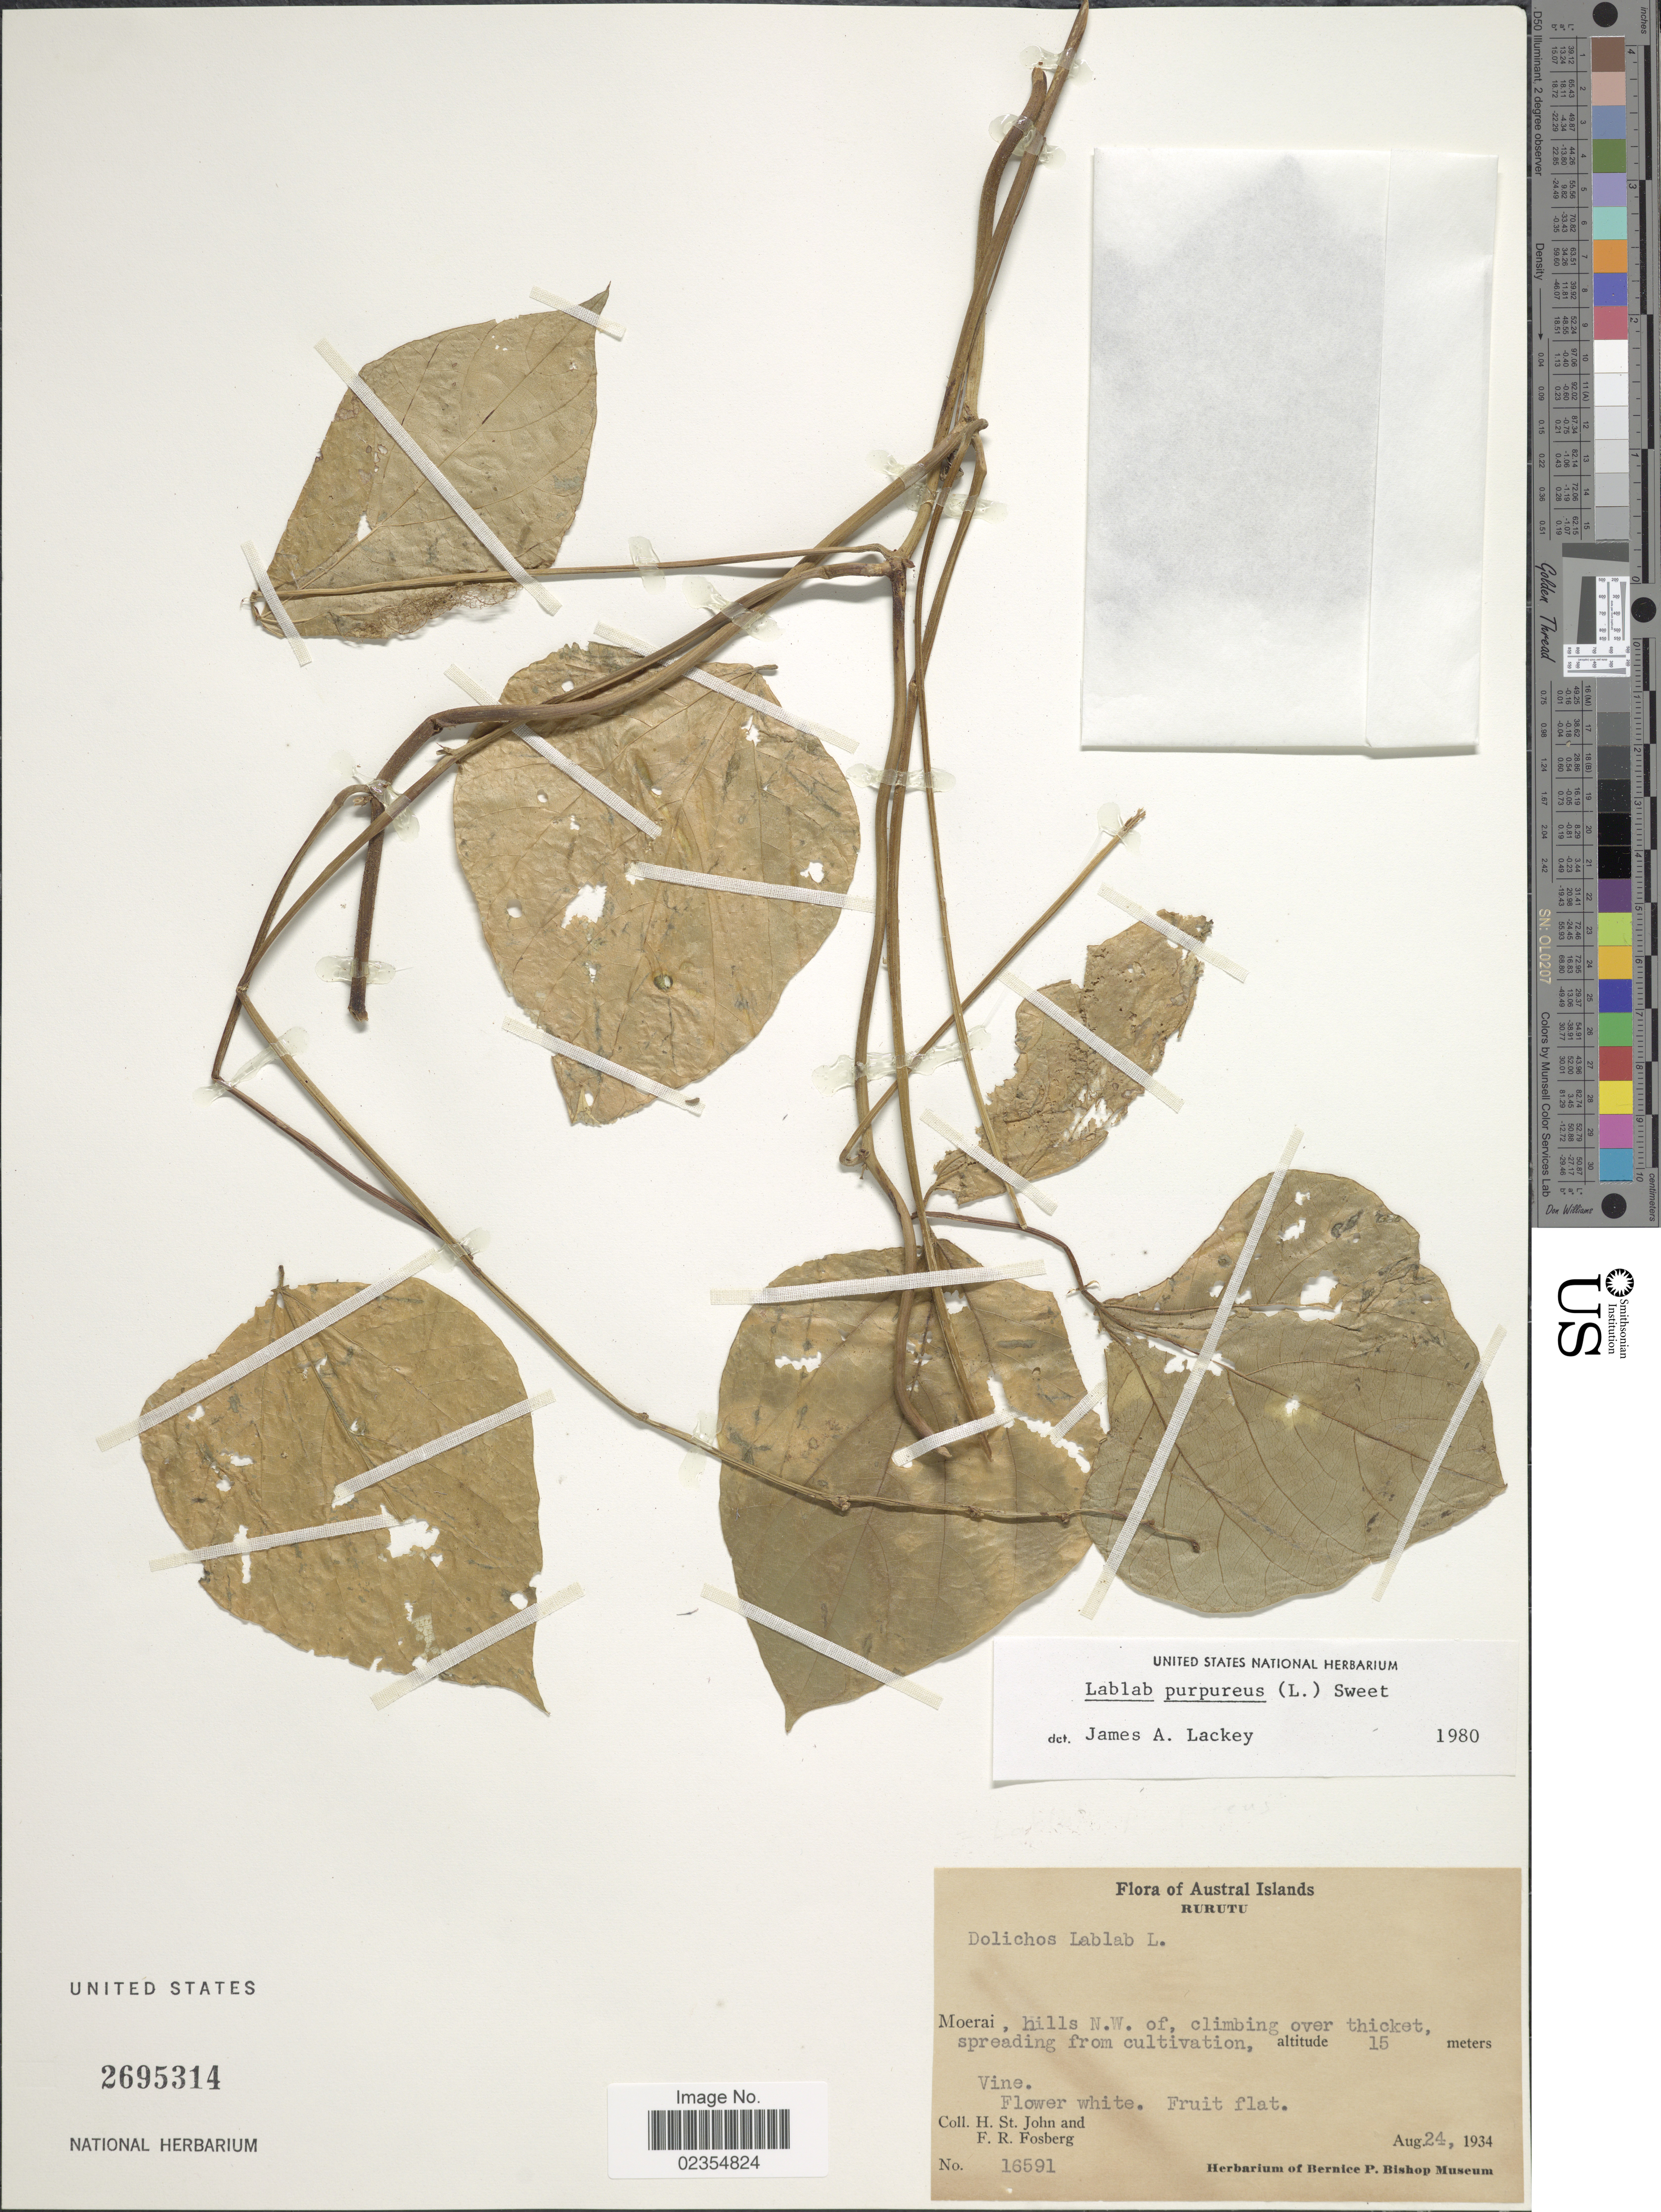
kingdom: Plantae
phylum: Tracheophyta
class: Magnoliopsida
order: Fabales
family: Fabaceae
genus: Lablab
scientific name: Lablab purpureus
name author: (L.) Sweet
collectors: H. St. John & F. R. Fosberg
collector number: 16591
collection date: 1934-08-24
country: French Polynesia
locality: Austral Islands, Moerai, hills N.W. of, climbing over thicket, spreading from cultivation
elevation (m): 15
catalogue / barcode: US 2695314